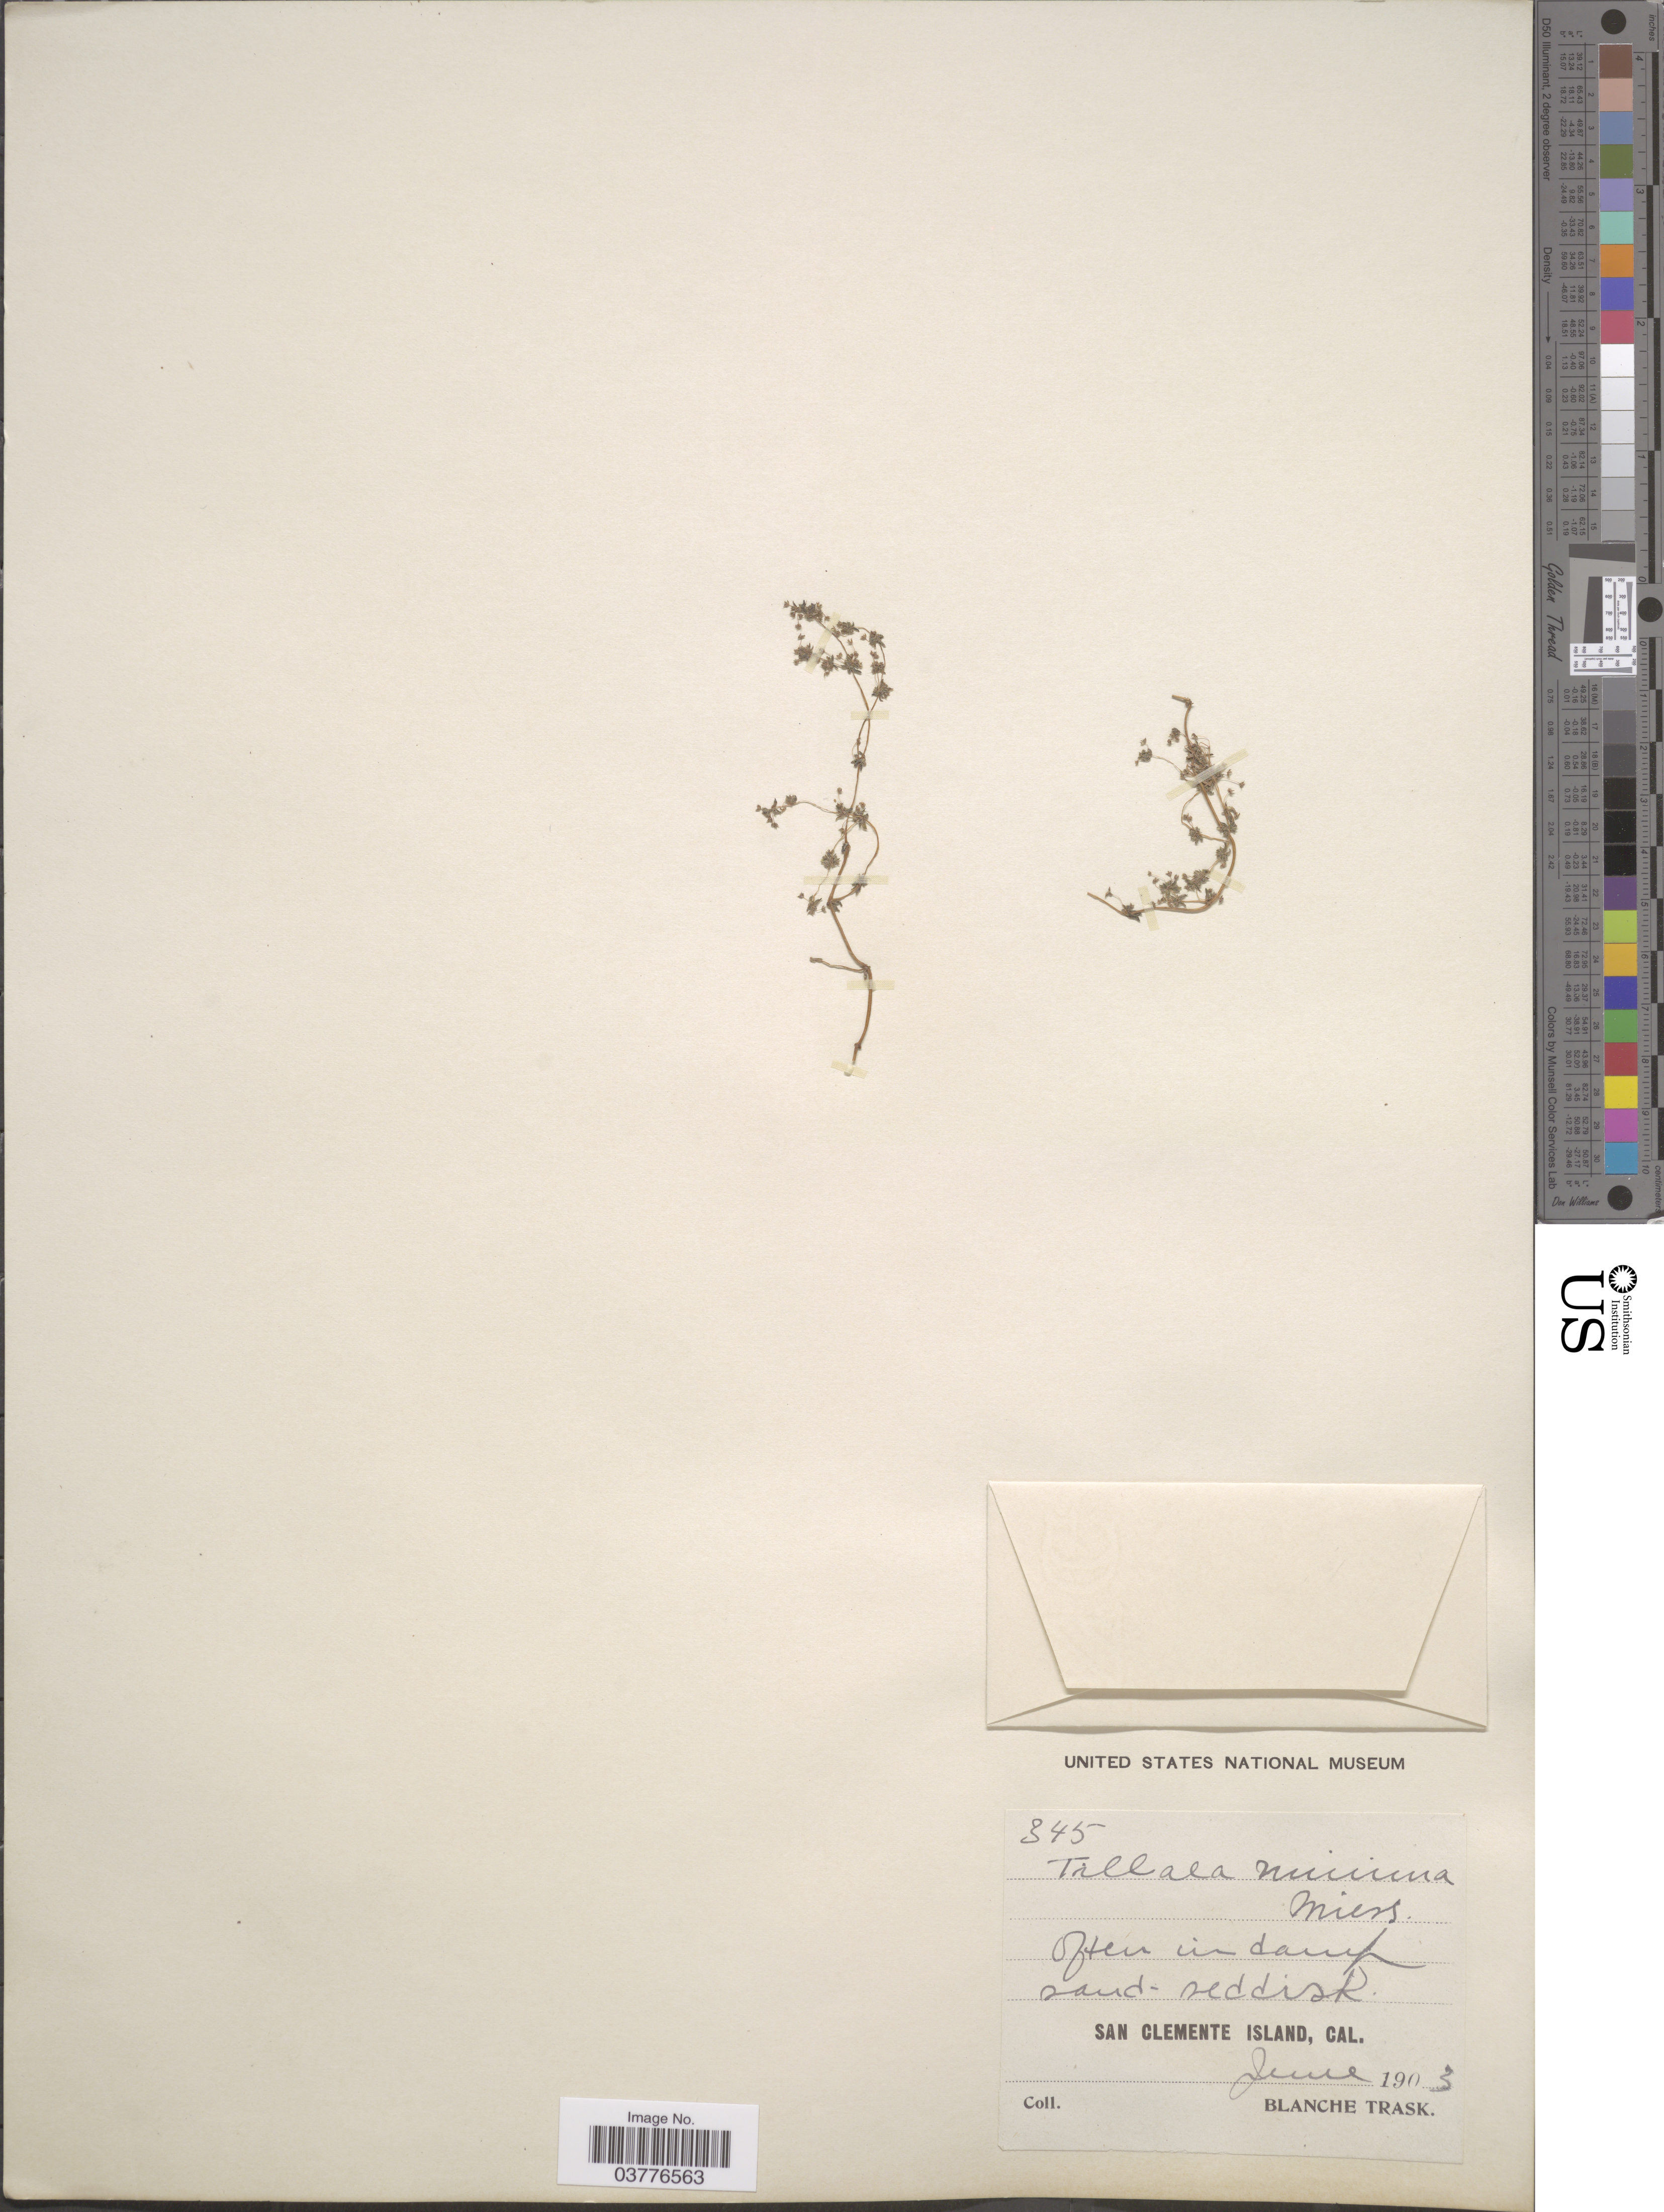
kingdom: Plantae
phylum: Tracheophyta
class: Magnoliopsida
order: Saxifragales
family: Crassulaceae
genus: Crassula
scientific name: Crassula connata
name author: (Ruiz & Pav.) A. Berger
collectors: B. Trask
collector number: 345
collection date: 1903-06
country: United States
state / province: California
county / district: Los Angeles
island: San Clemente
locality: San Clemente Island.